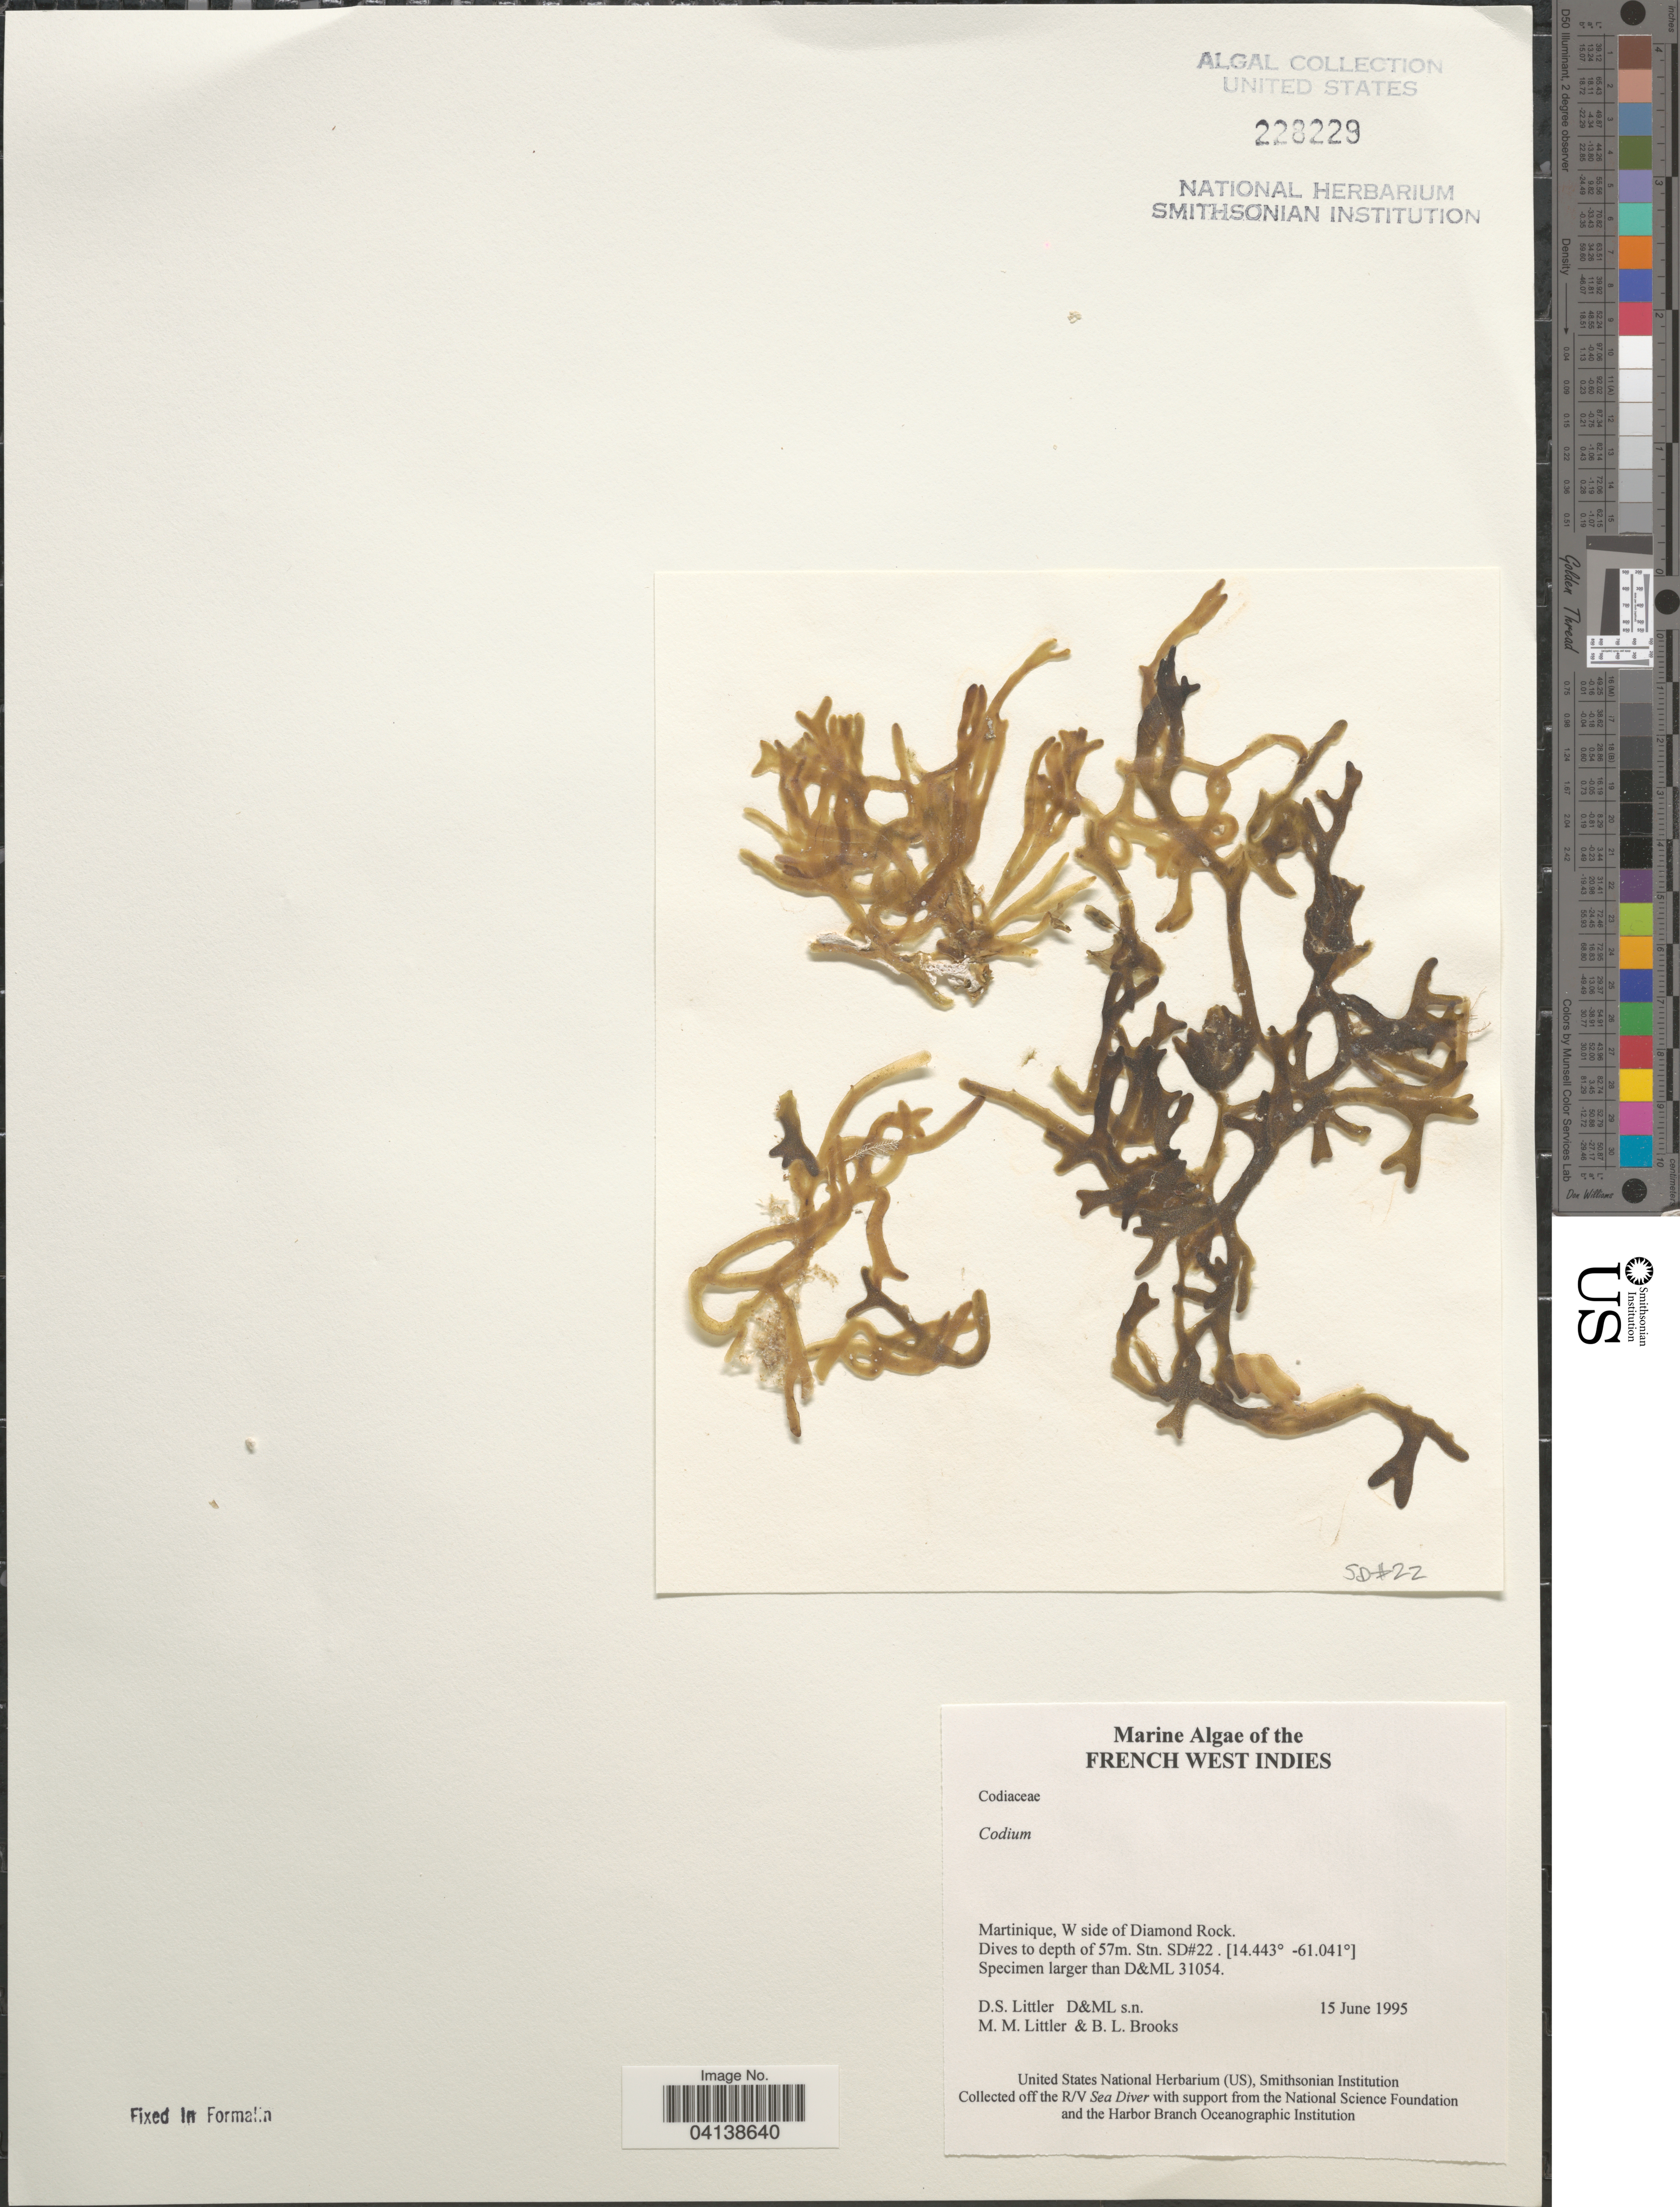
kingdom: Plantae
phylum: Chlorophyta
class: Ulvophyceae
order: Bryopsidales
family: Codiaceae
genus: Codium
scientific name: Codium sp.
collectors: D. S. Littler & B. Brooks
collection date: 1995-06-15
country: Martinique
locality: French West Indies. W side of Diamond Rock. Stn. SD#22.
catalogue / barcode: US 228229